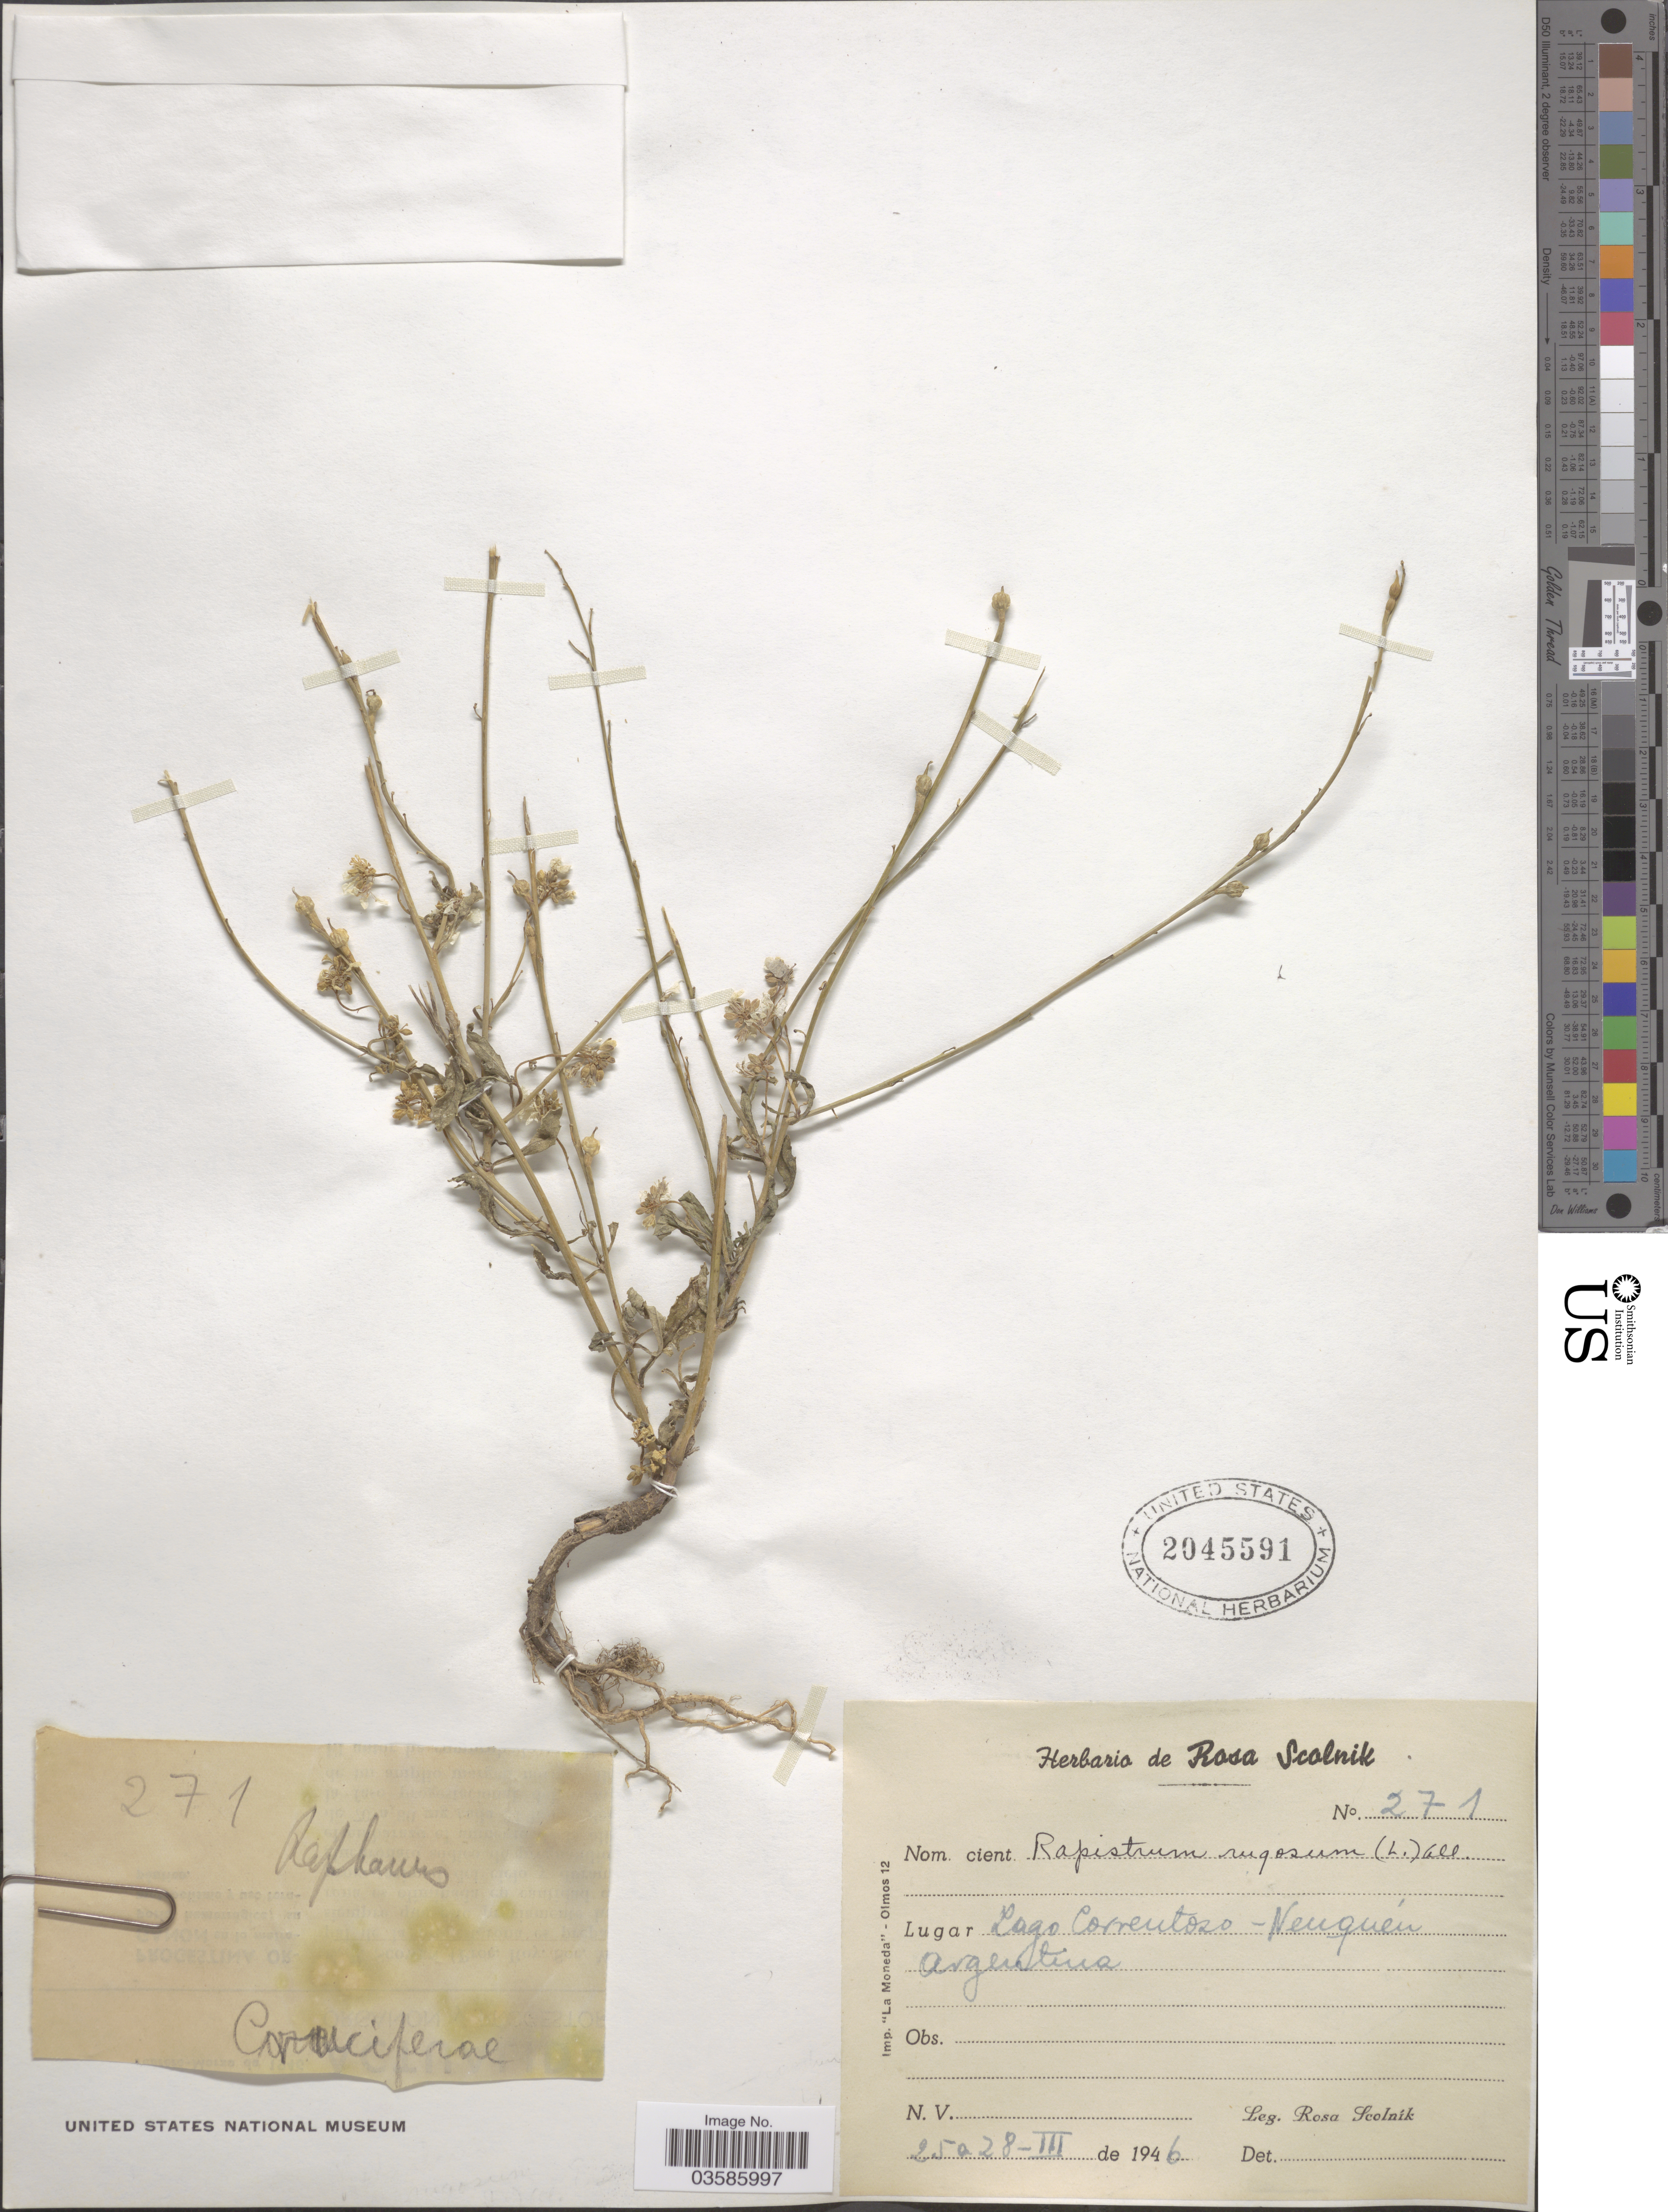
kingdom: Plantae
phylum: Tracheophyta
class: Magnoliopsida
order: Brassicales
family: Brassicaceae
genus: Rapistrum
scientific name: Rapistrum rugosum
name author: (L.) All.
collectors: R. Scolnik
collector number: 271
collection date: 1946-03-25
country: Argentina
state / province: Neuquen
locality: Lago Correntoso.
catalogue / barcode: US 2045591